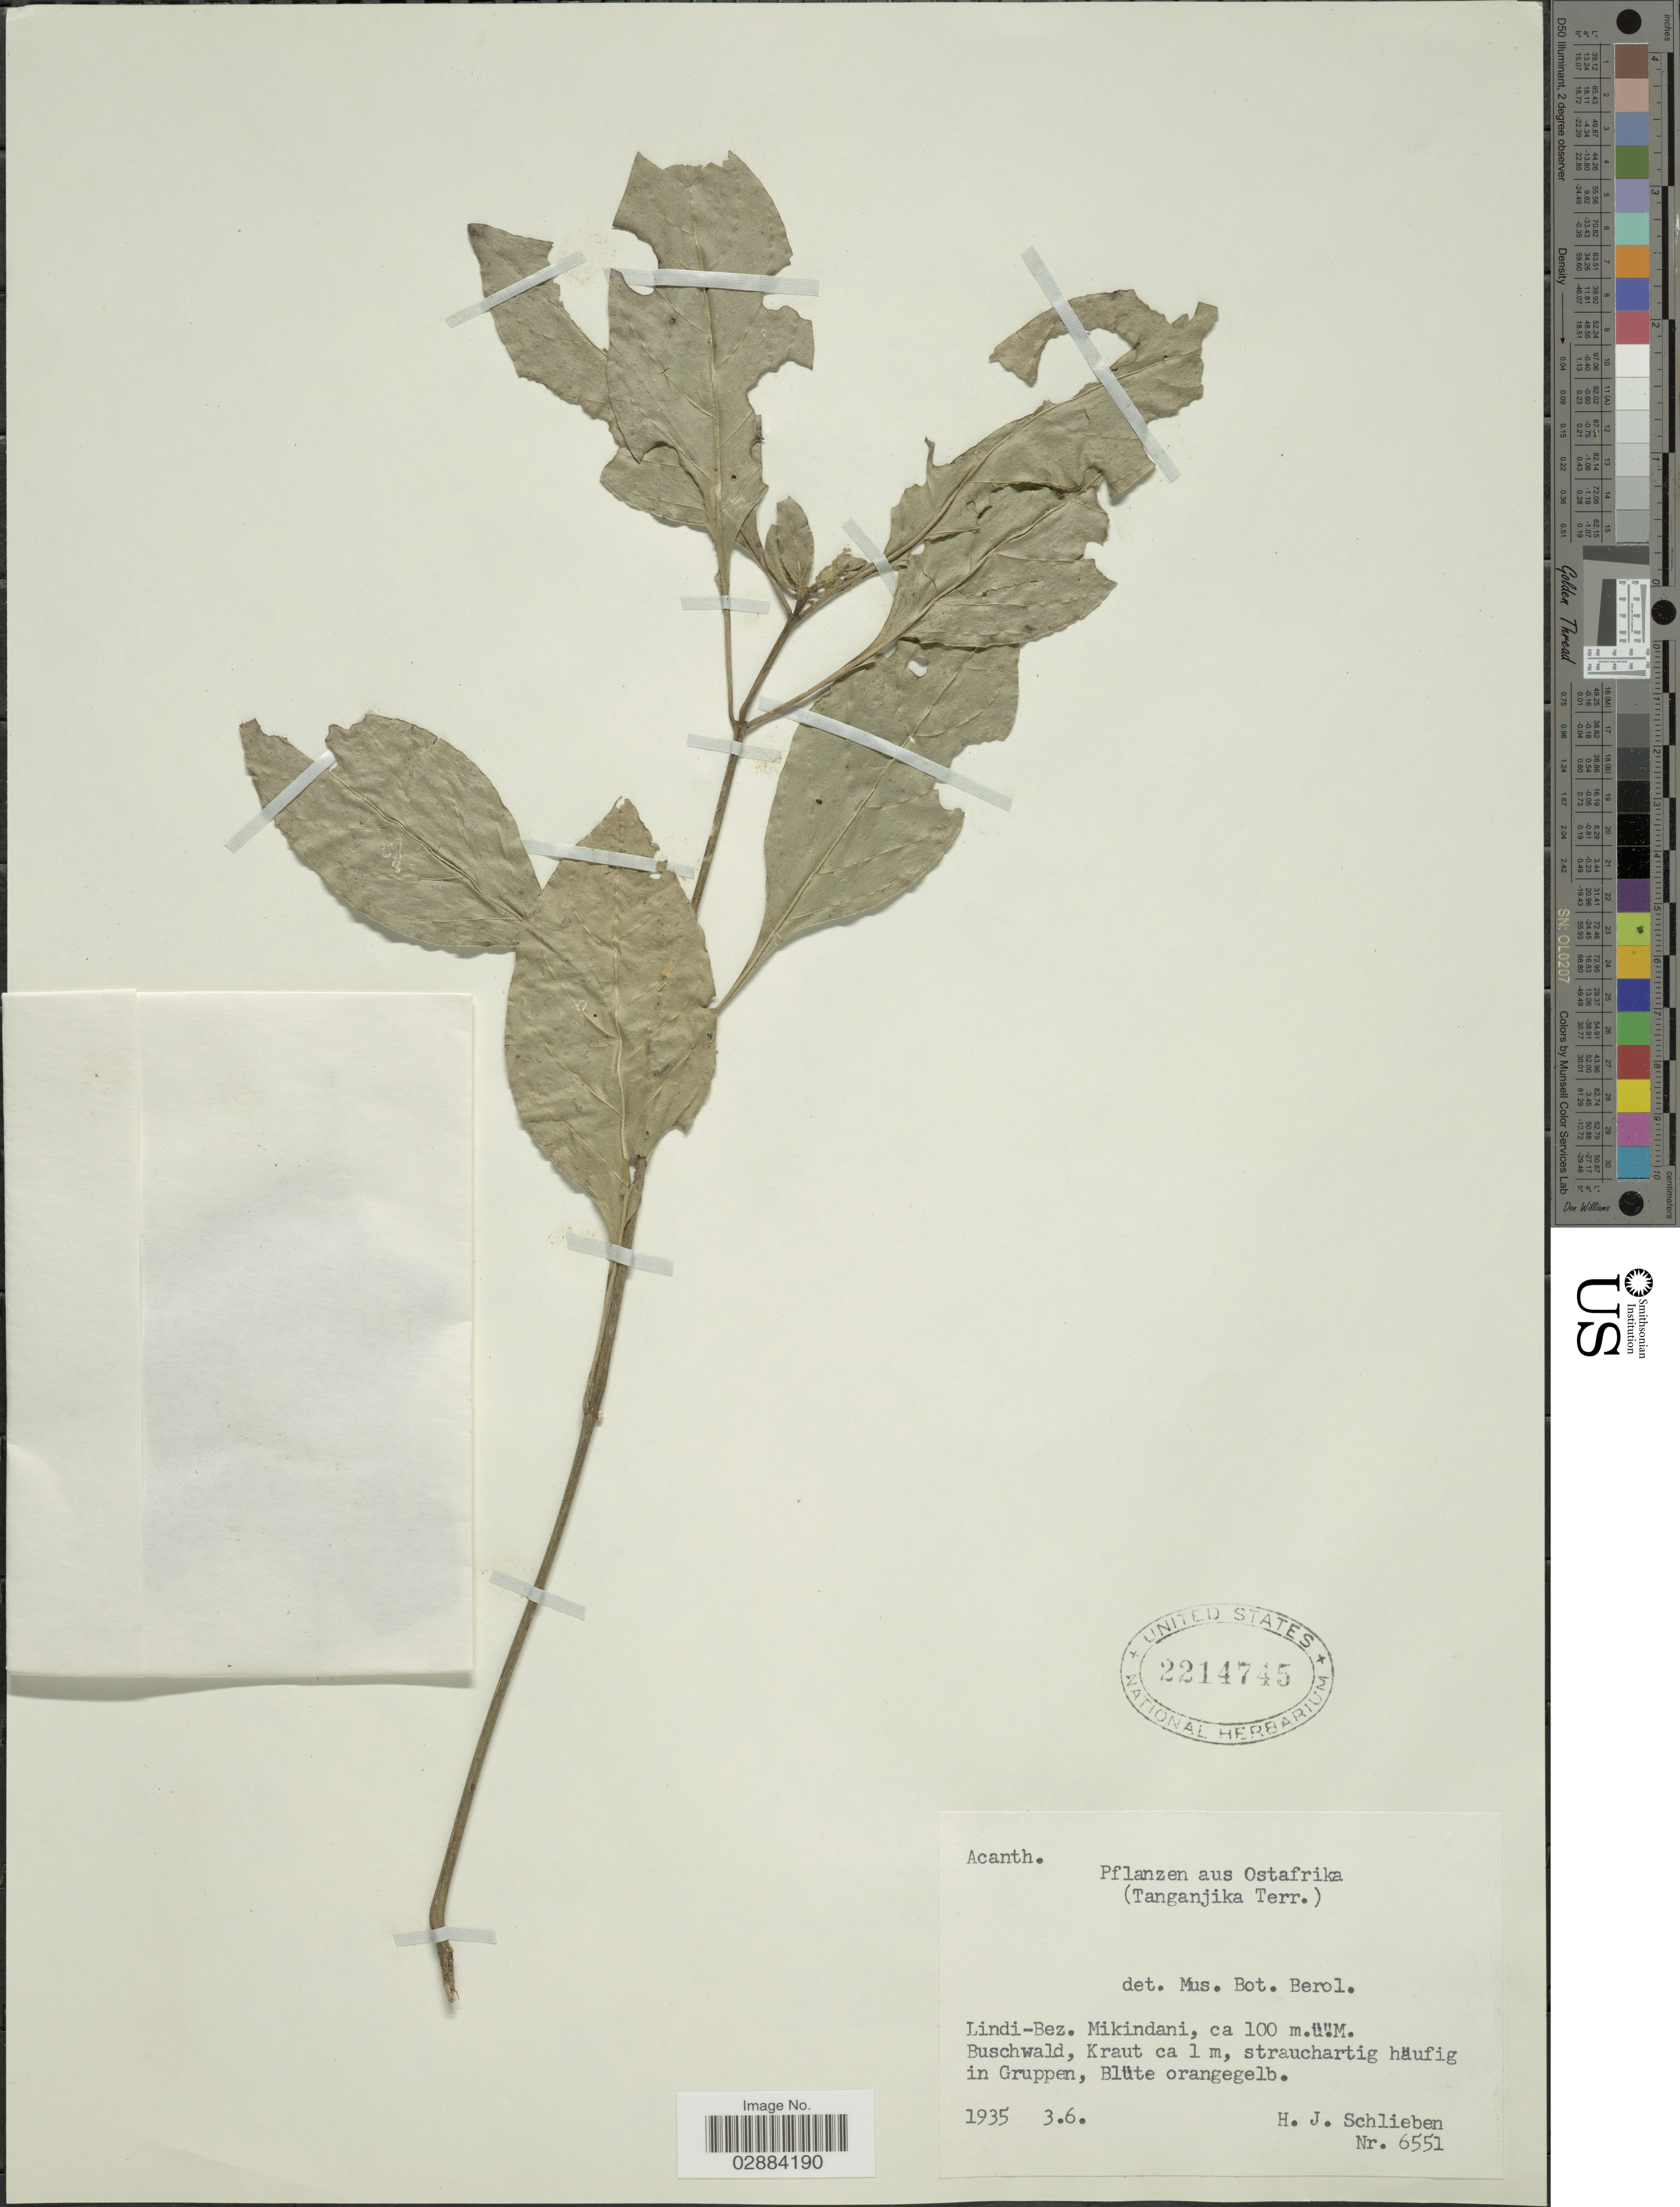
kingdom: Plantae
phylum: Tracheophyta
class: Magnoliopsida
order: Lamiales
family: Acanthaceae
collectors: H. J. Schlieben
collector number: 6551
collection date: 1935-06-03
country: Tanzania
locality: Ostafrika. (Tanganjika Terr.). Lindi-Bez. Mikindani.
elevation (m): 100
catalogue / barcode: US 2214745